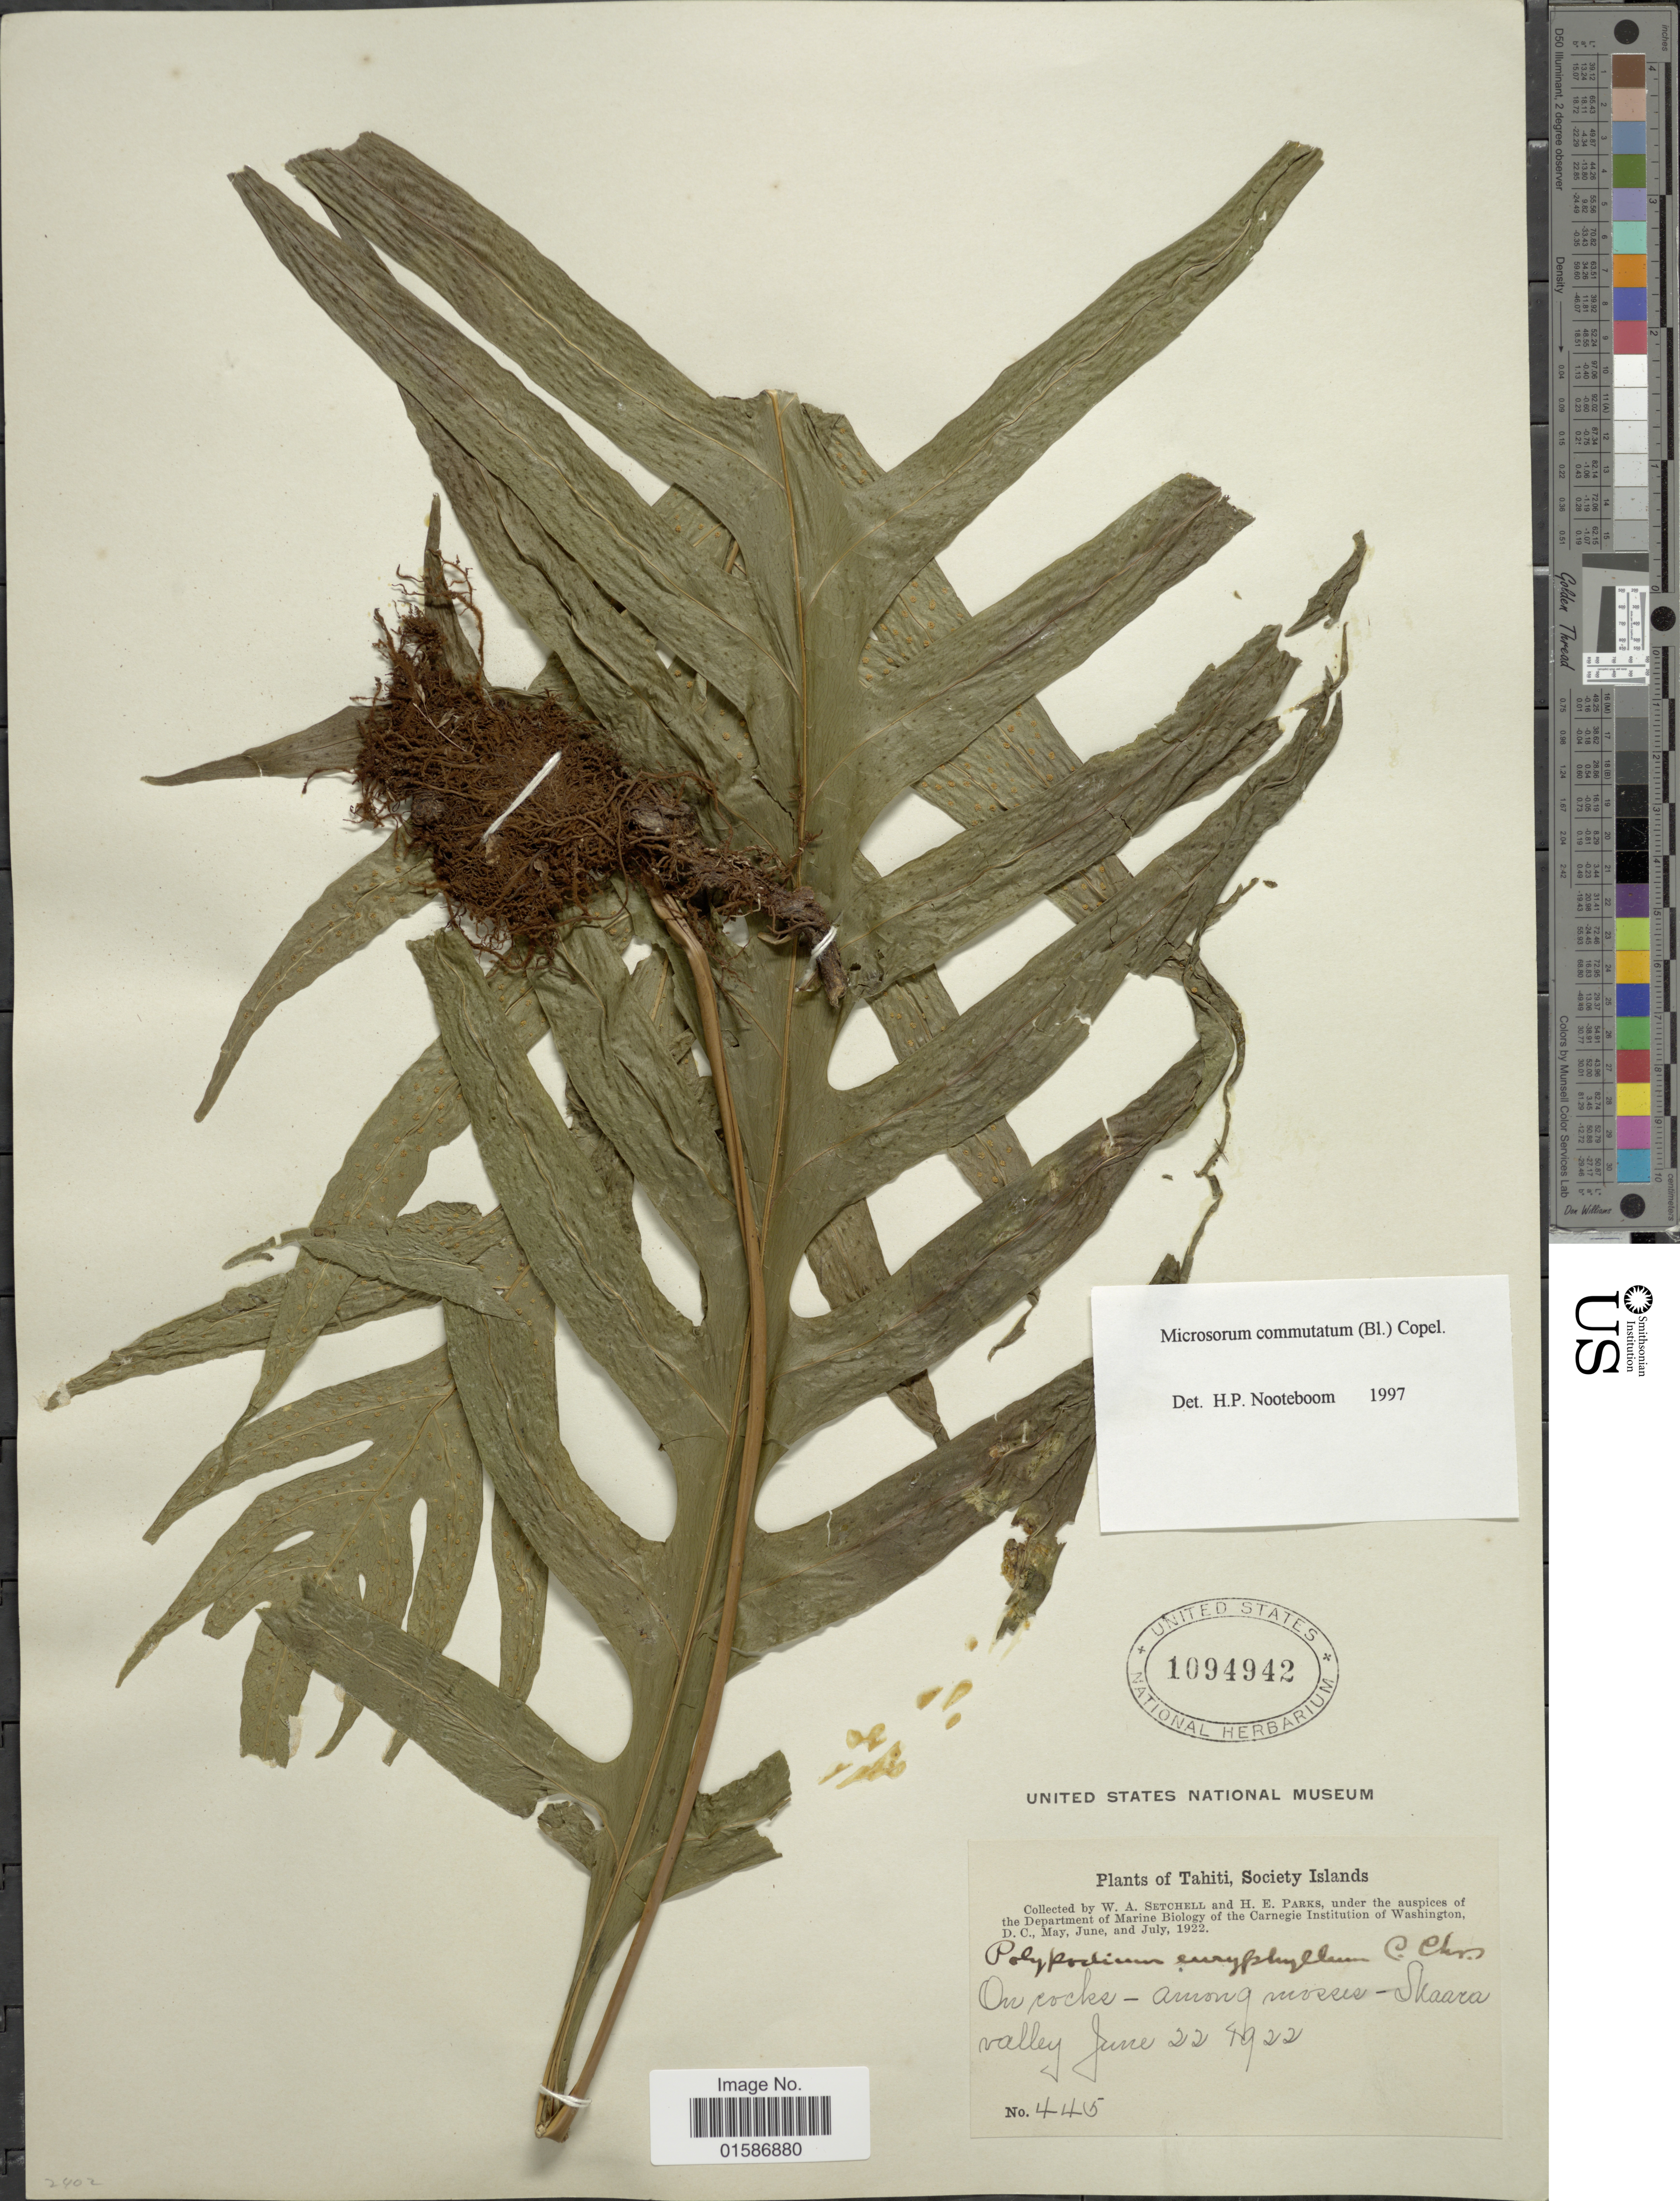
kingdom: Plantae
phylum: Tracheophyta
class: Polypodiopsida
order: Polypodiales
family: Polypodiaceae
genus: Microsorum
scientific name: Microsorum commutatum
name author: (Blume) Copel.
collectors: W. Setchell & H. E. Parks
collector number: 445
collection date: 1922-06-22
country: French Polynesia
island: Tahiti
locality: Tahiti, Society Islands, Skaara valley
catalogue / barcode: US 1094942